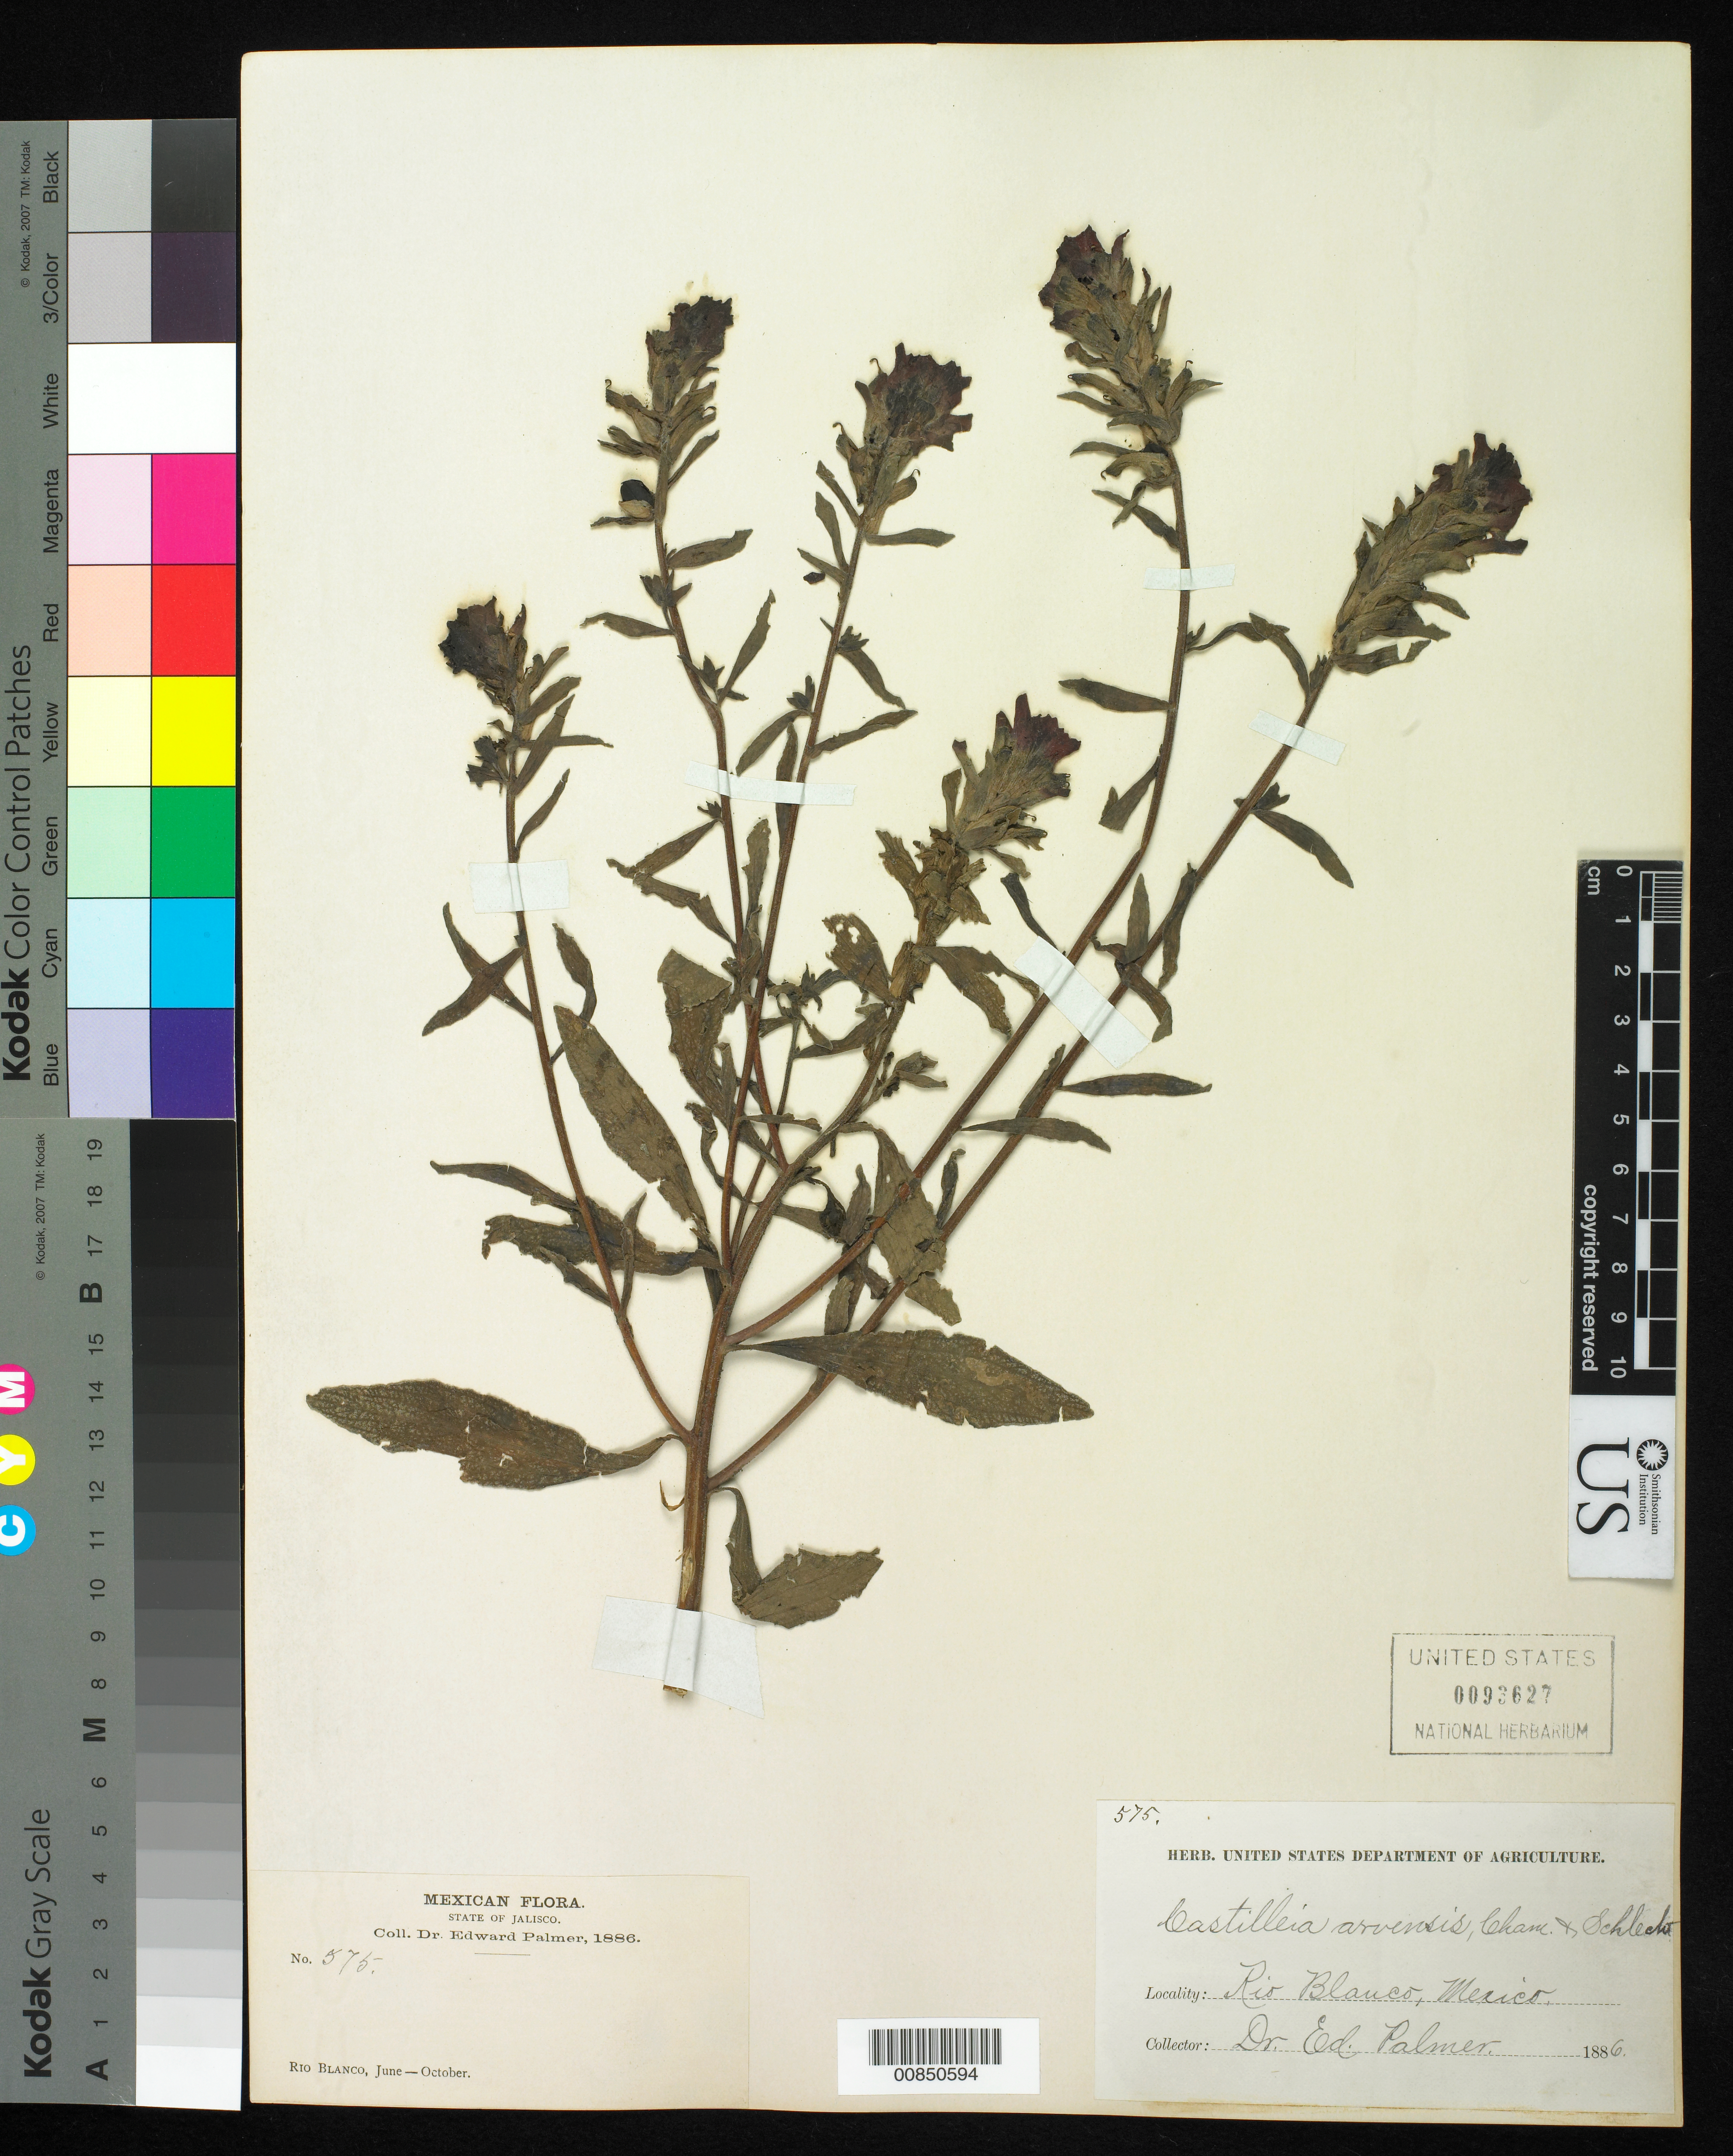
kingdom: Plantae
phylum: Tracheophyta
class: Magnoliopsida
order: Lamiales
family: Orobanchaceae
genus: Castilleja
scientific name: Castilleja arvensis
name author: Schltdl. & Cham.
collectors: E. Palmer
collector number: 575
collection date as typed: Jun 1886 to -- Oct 1886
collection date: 1886-06/1886-10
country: Mexico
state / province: Jalisco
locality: Río Blanco, Jalisco.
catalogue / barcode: US 93627